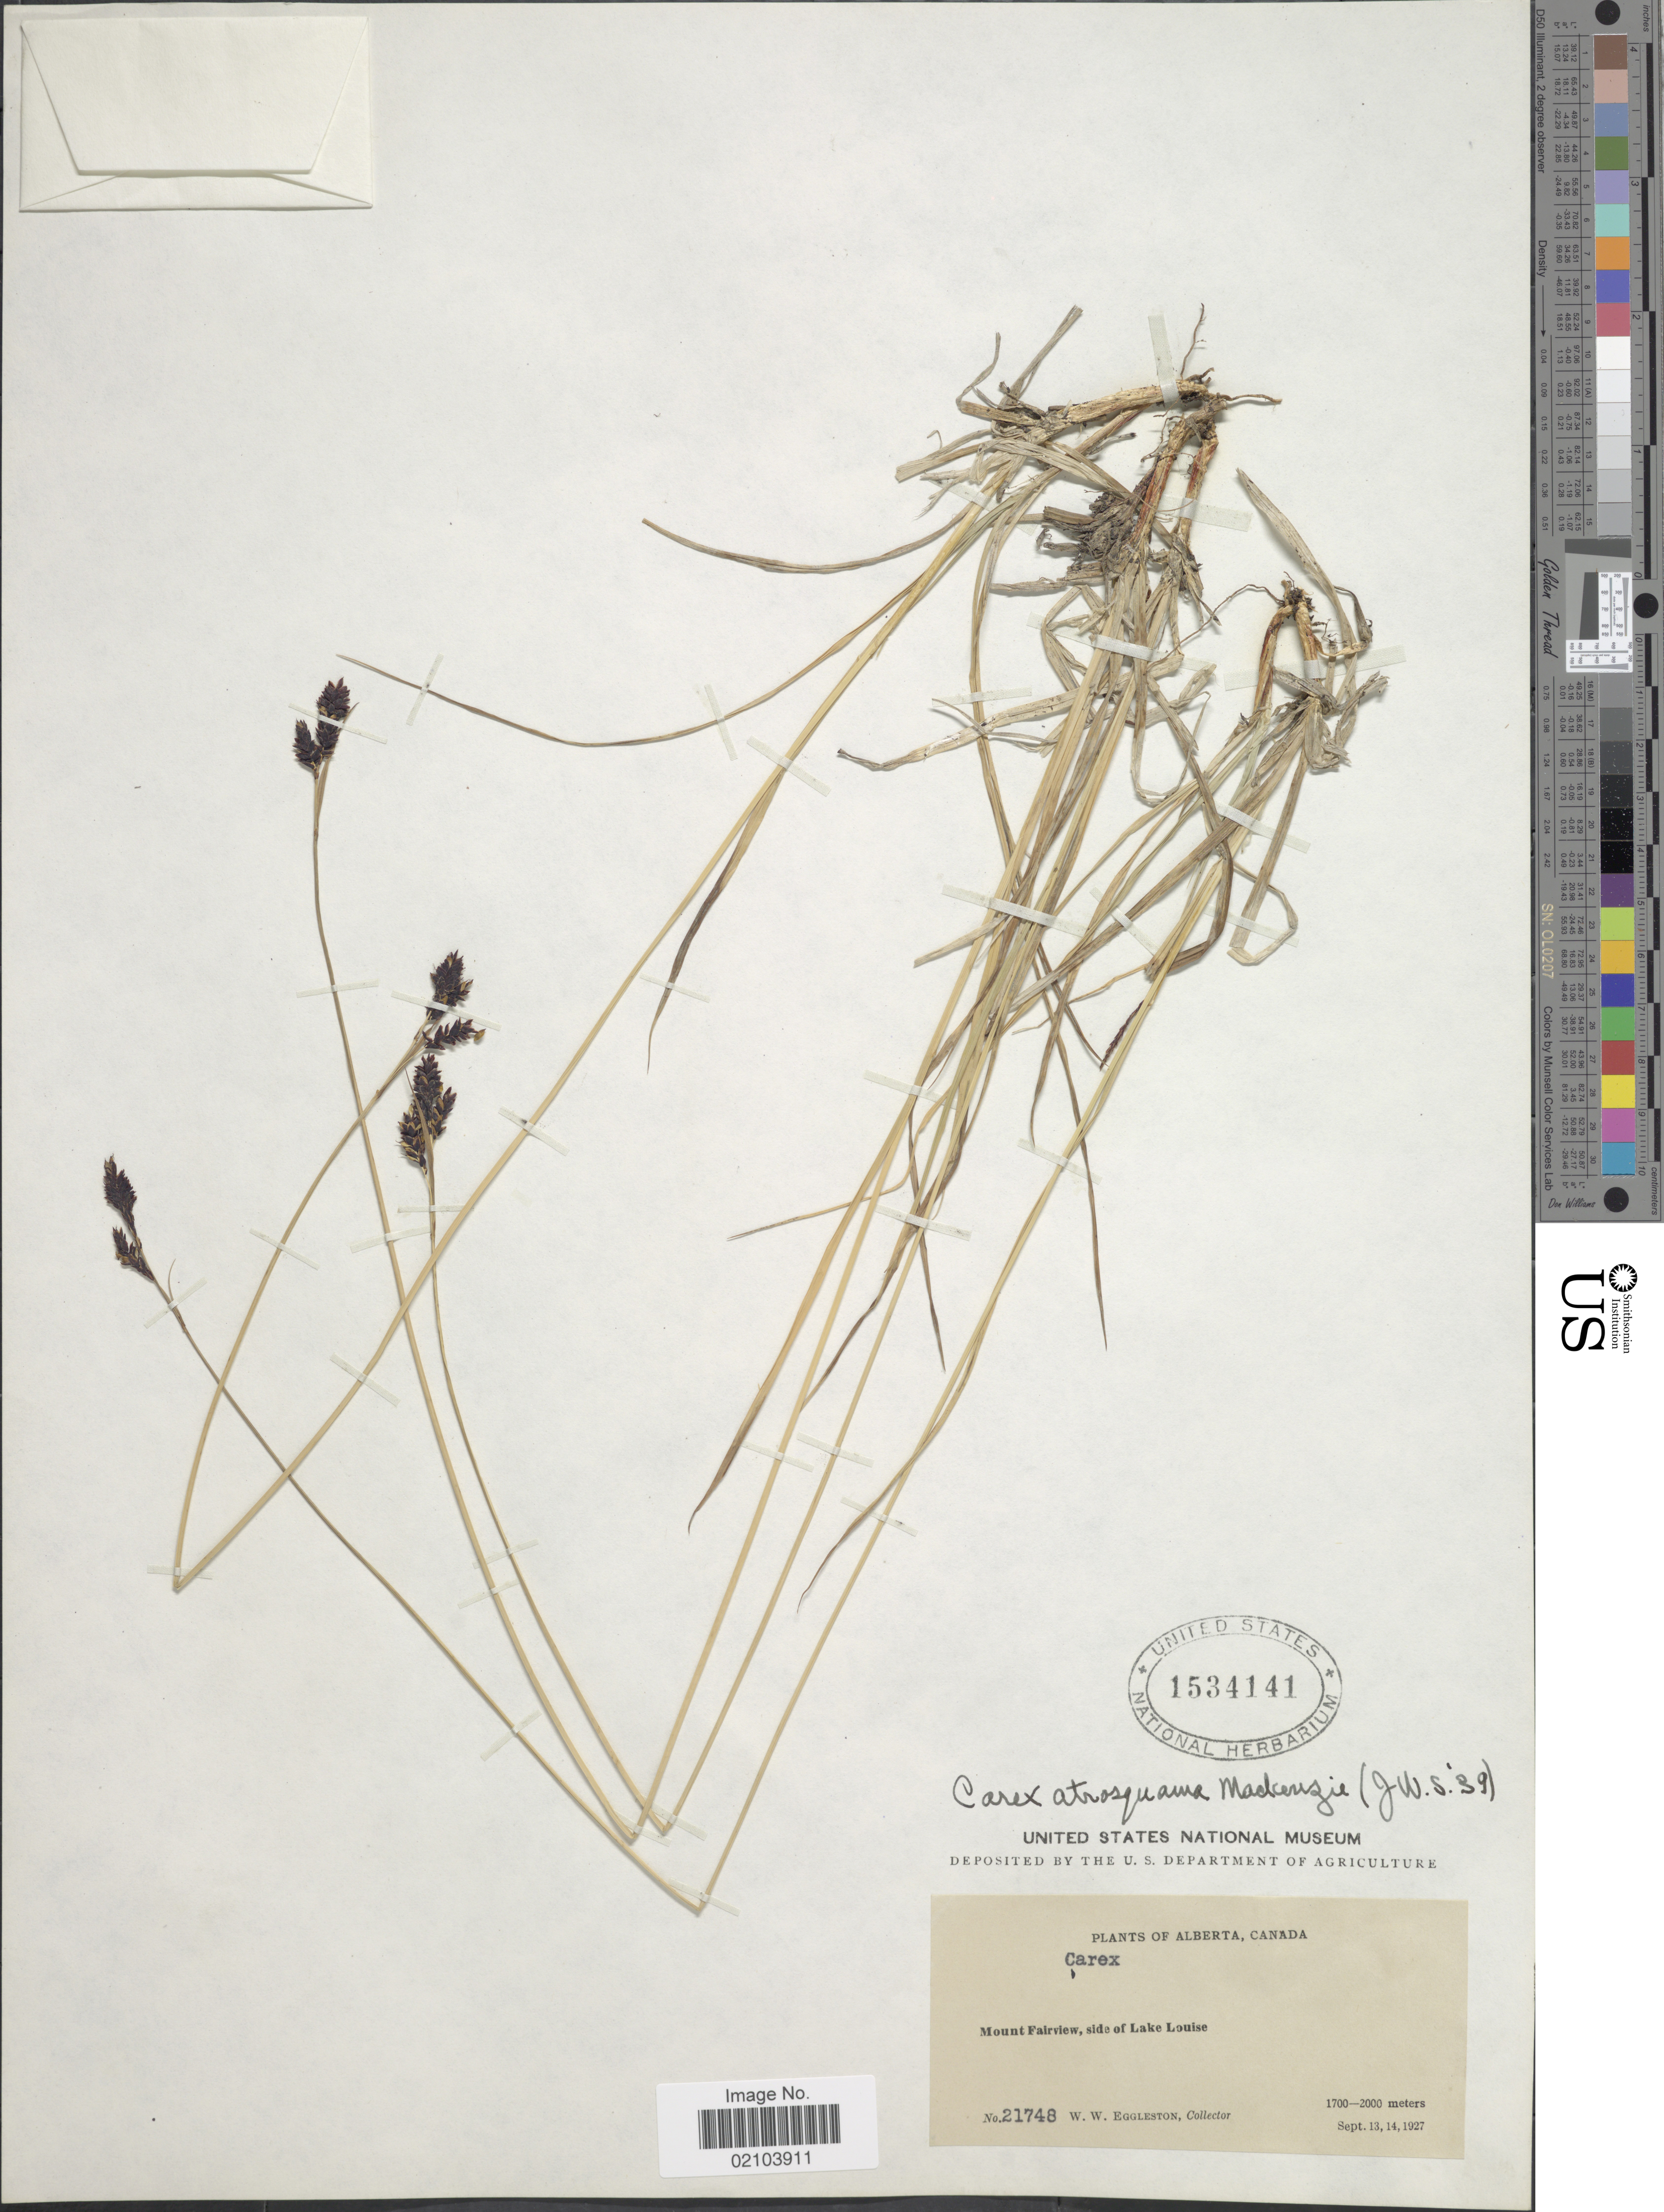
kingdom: Plantae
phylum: Tracheophyta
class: Liliopsida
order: Poales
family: Cyperaceae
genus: Carex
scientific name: Carex atrosquama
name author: Mack.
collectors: W. W. Eggleston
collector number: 21748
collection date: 1927-09-13/1927-09-14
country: Canada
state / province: Alberta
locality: Mount Fairview, side of Lake Louise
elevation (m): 1700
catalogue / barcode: US 1534141